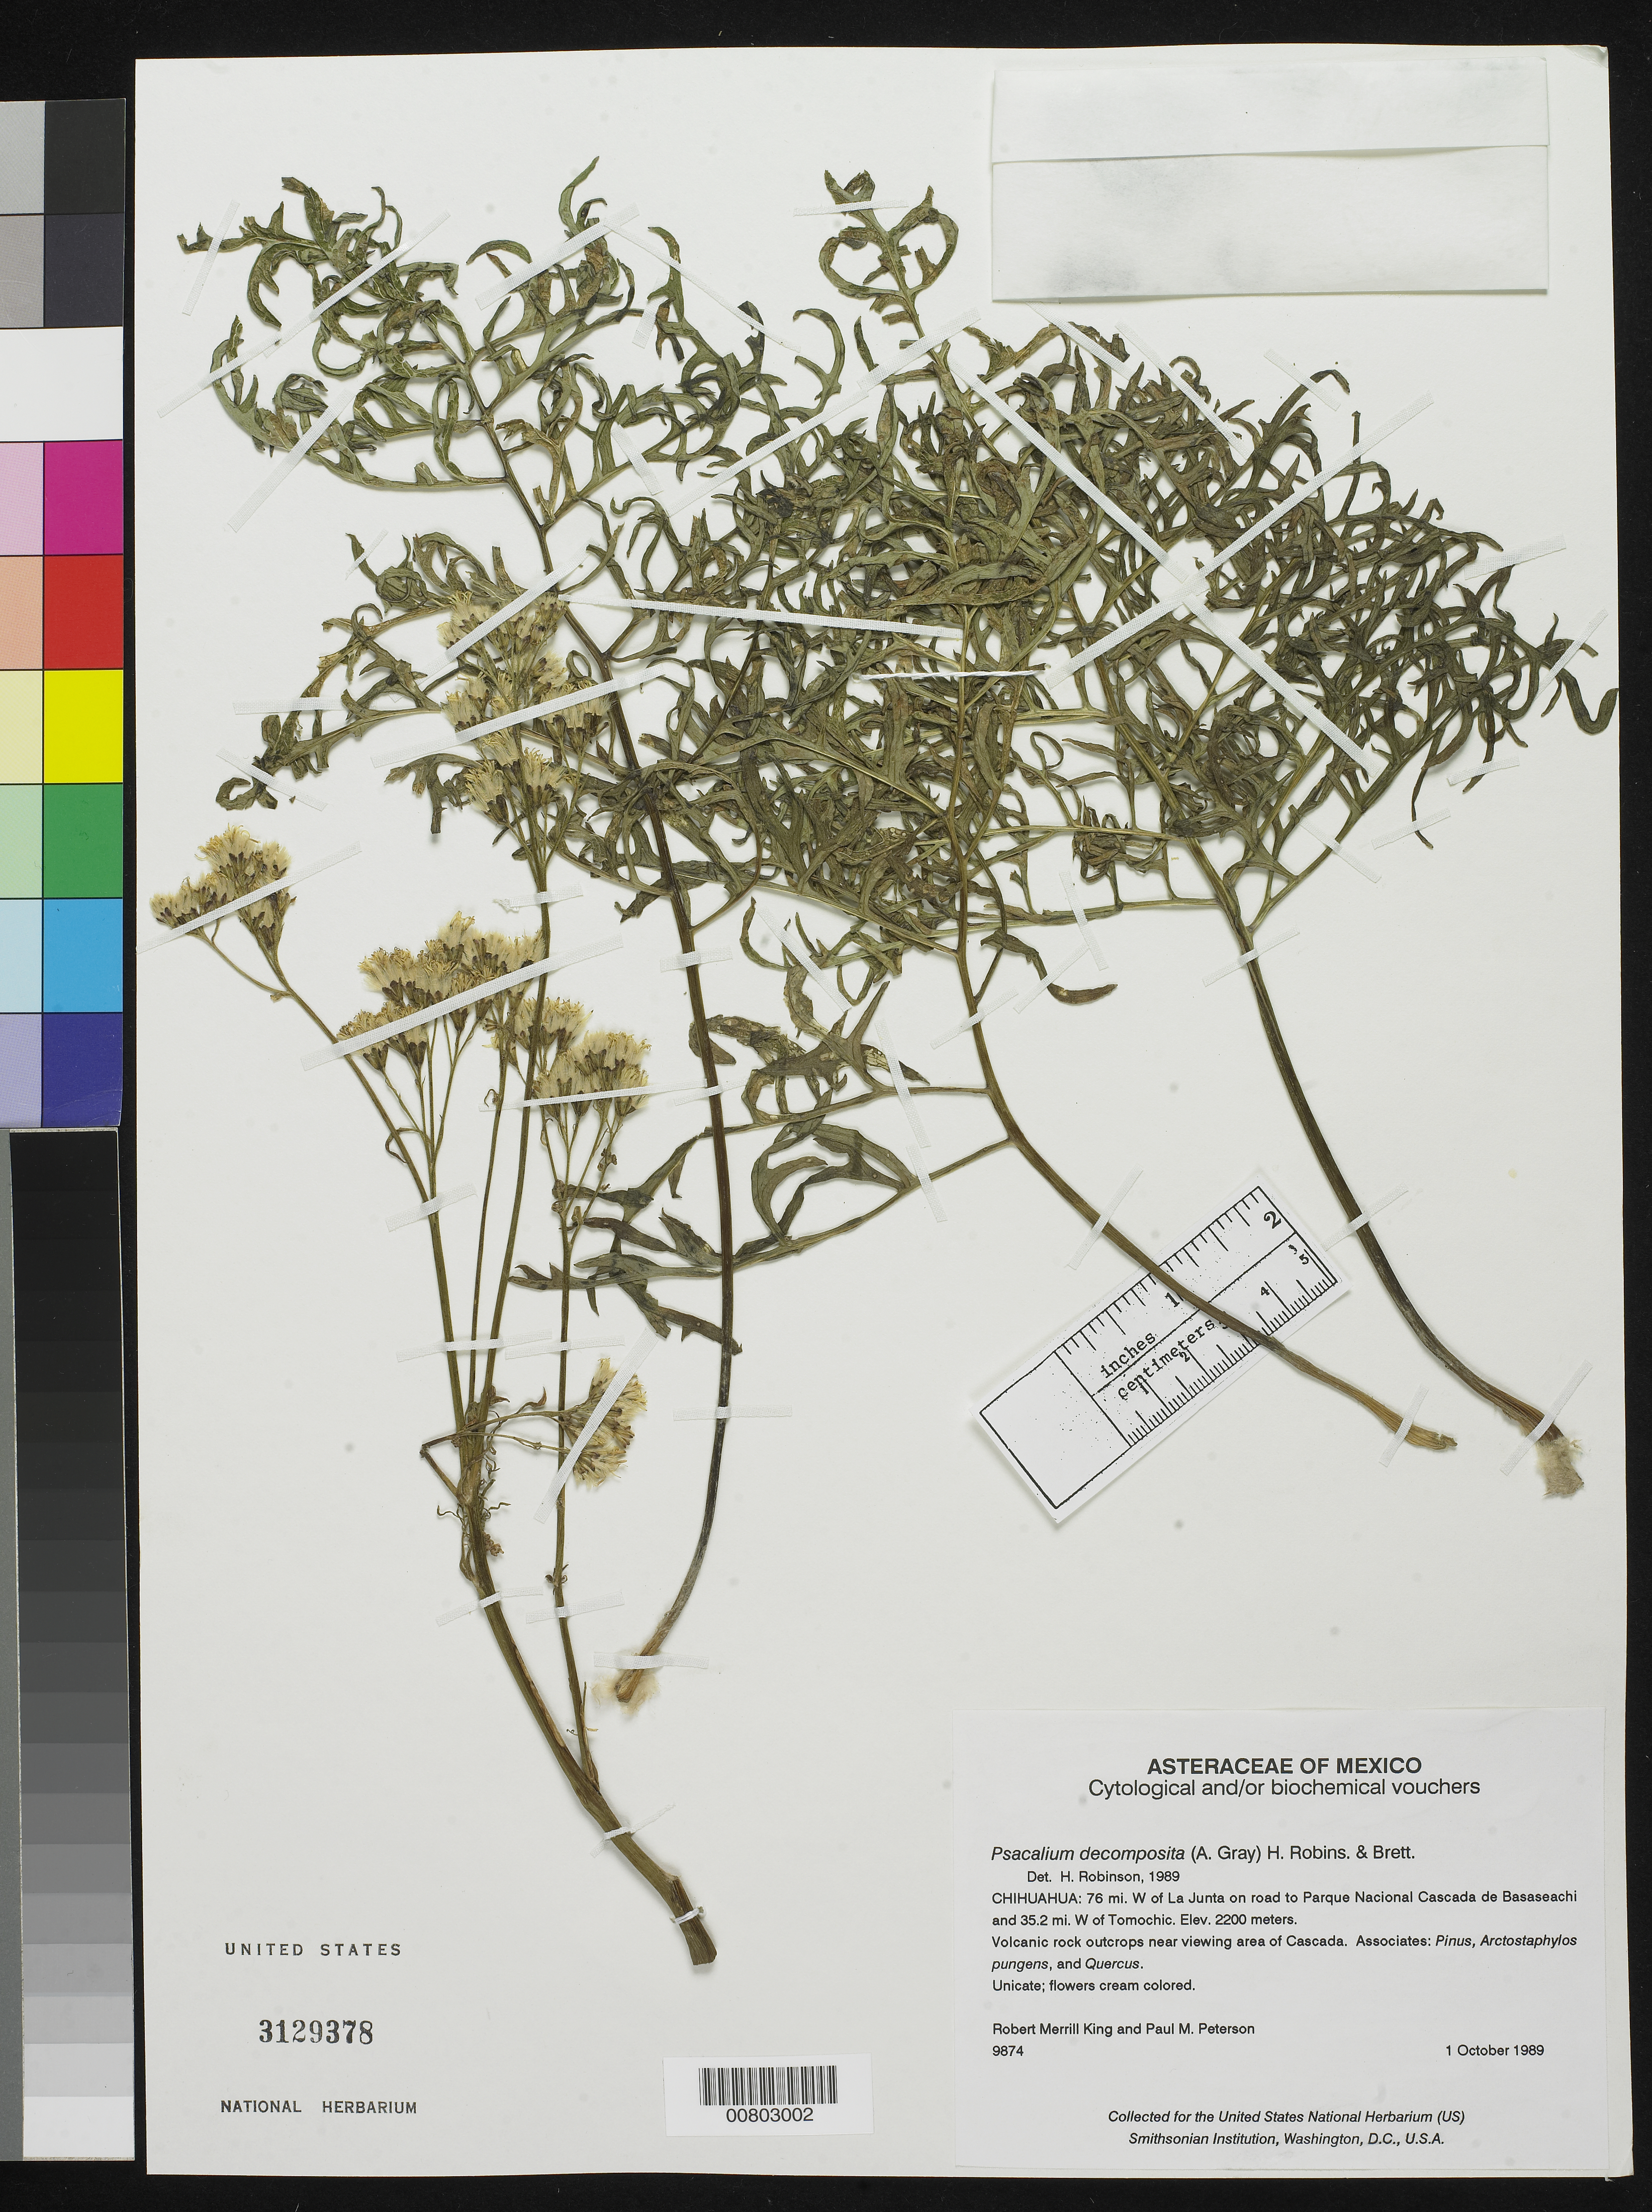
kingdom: Plantae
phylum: Tracheophyta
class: Magnoliopsida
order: Asterales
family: Asteraceae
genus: Psacalium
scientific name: Psacalium decompositum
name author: (A. Gray) H. Rob. & Brettell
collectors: R. M. King & P. M. Peterson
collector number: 9874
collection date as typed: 01 Oct 1989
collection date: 1989-10-01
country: Mexico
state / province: Chihuahua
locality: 76 mi. W of La Junta on road to Parque Nacional Cascada de Basaseachic and 35.2 mi. W of Tomochic.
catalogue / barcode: US 3129378